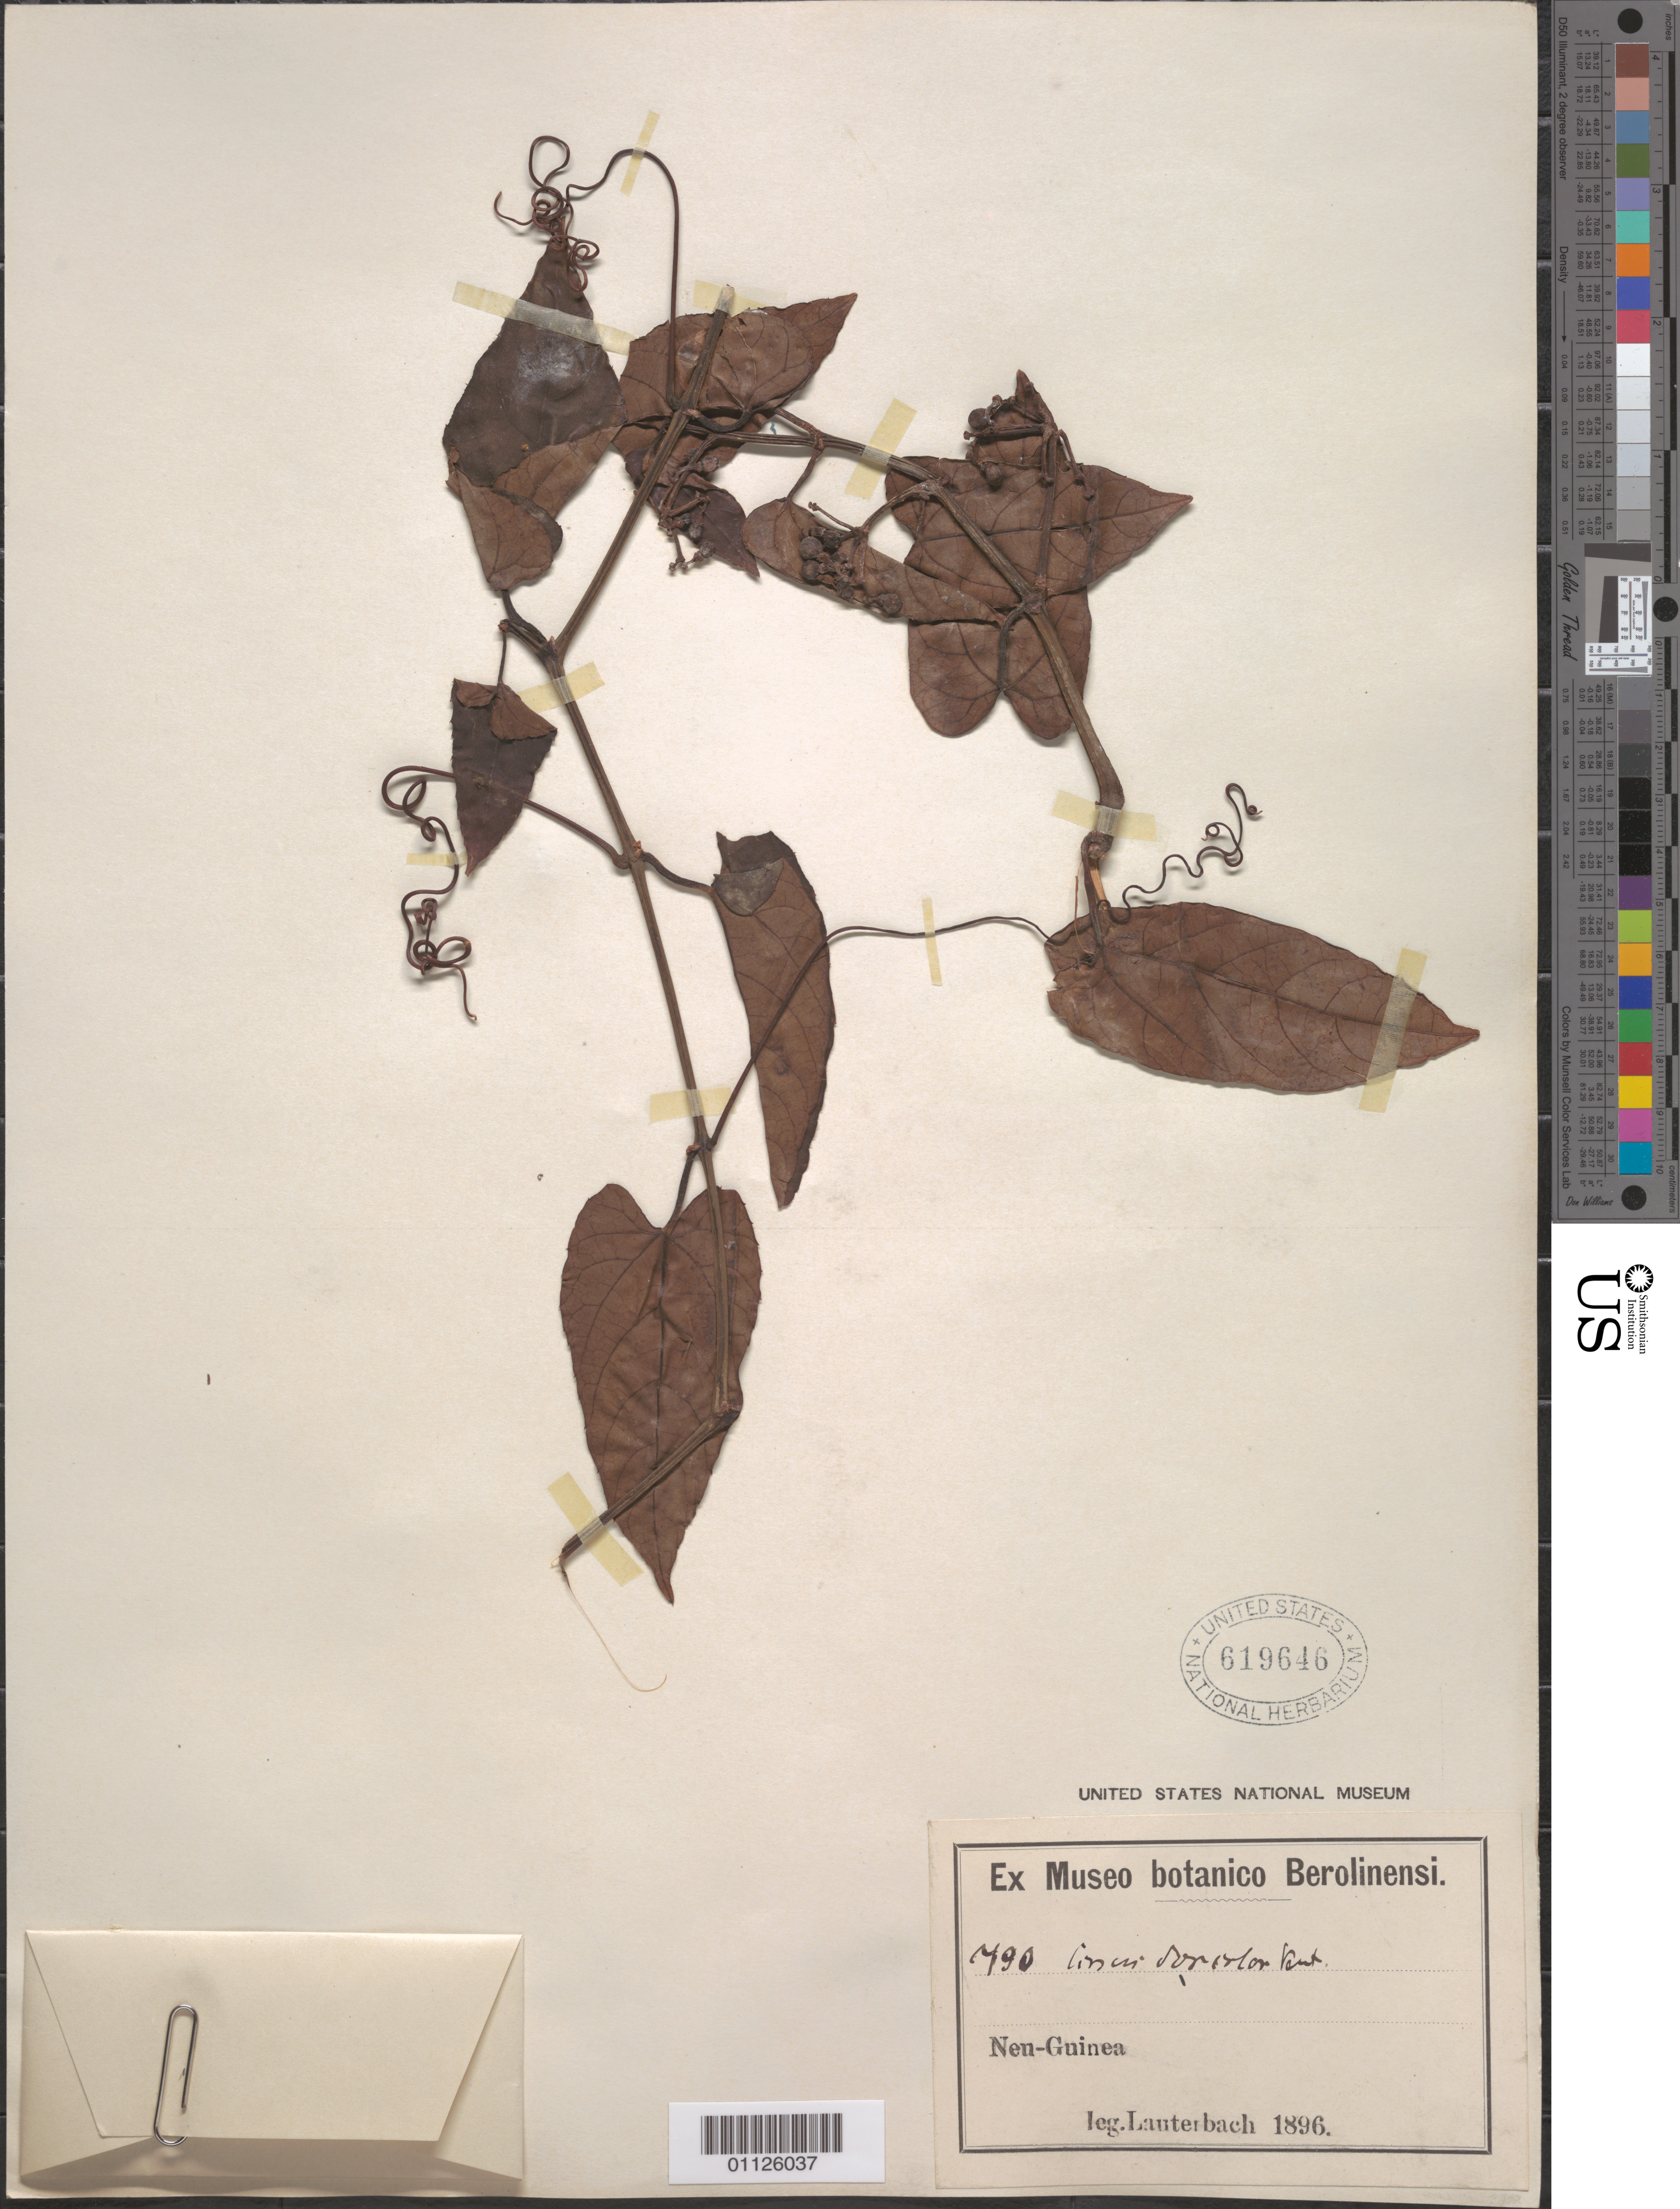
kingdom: Plantae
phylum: Tracheophyta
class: Magnoliopsida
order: Vitales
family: Vitaceae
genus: Cissus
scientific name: Cissus discolor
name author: Blume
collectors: C. A. G. Lauterbach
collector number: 790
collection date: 1896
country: Papua New Guinea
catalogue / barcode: US 619646